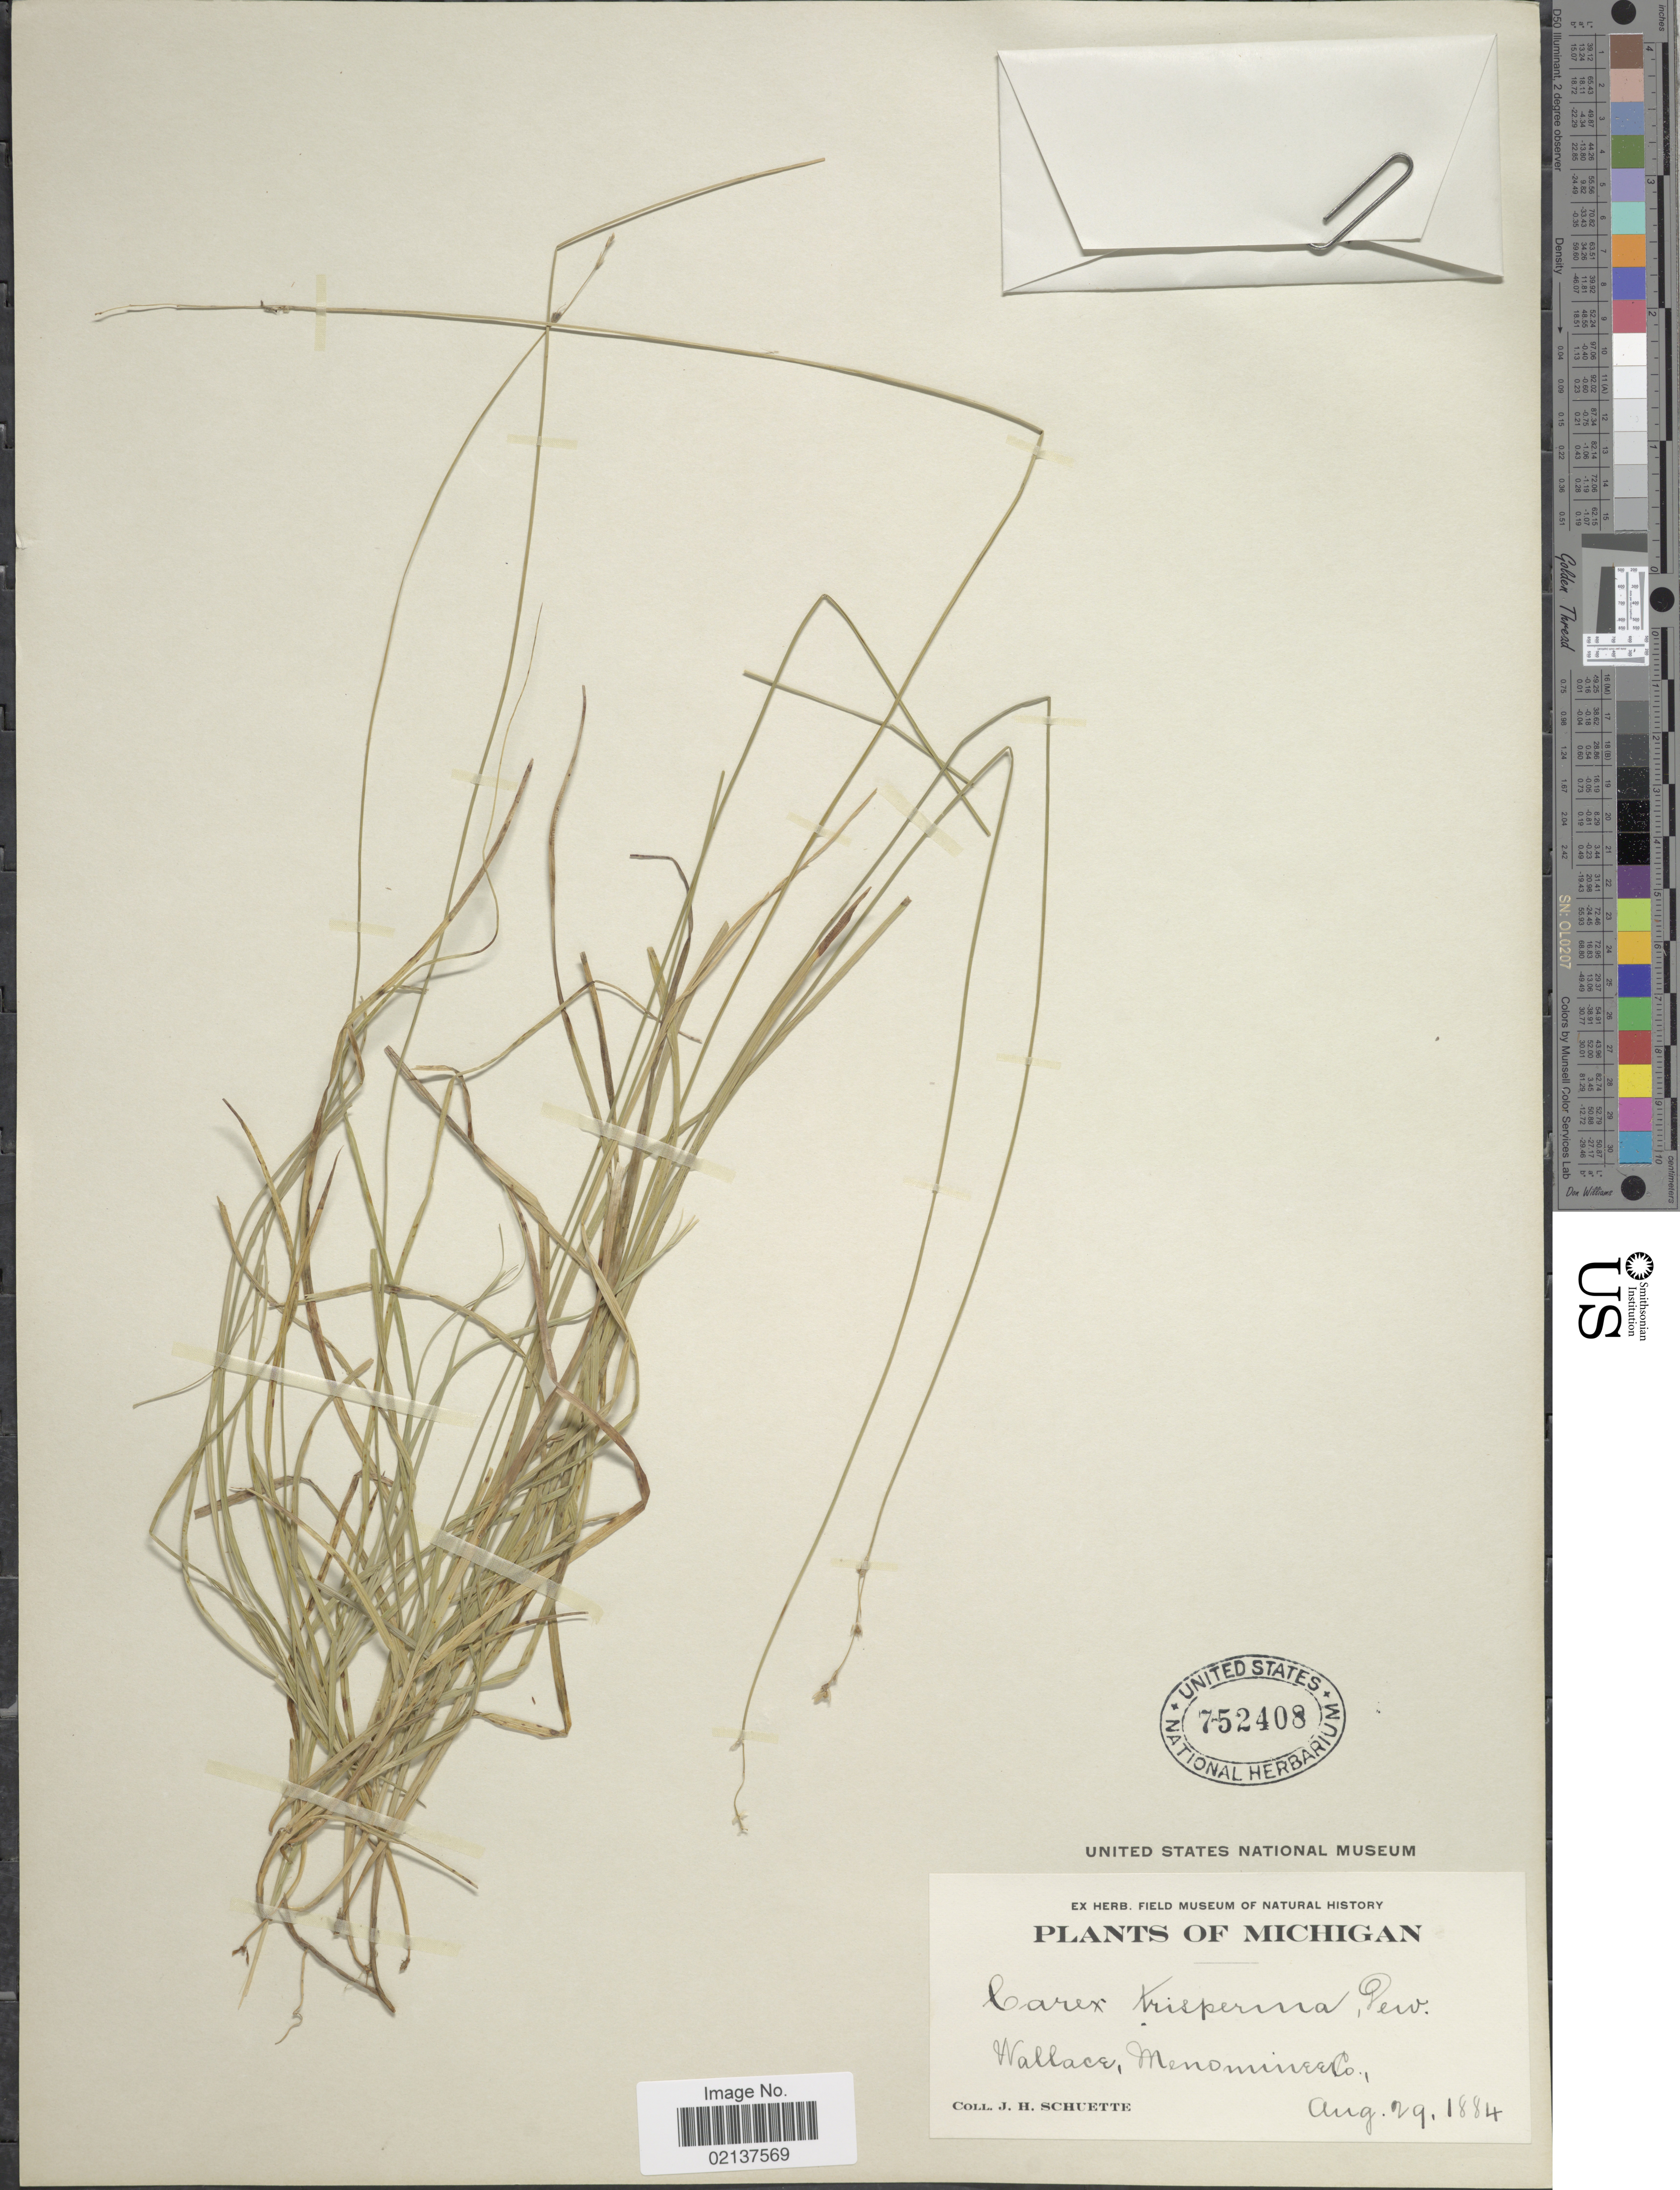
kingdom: Plantae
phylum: Tracheophyta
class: Liliopsida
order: Poales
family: Cyperaceae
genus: Carex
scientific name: Carex trisperma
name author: Dewey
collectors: J. H. Schuette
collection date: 1884-08-29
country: United States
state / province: Michigan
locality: Wallace, Menominee Co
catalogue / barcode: US 752408